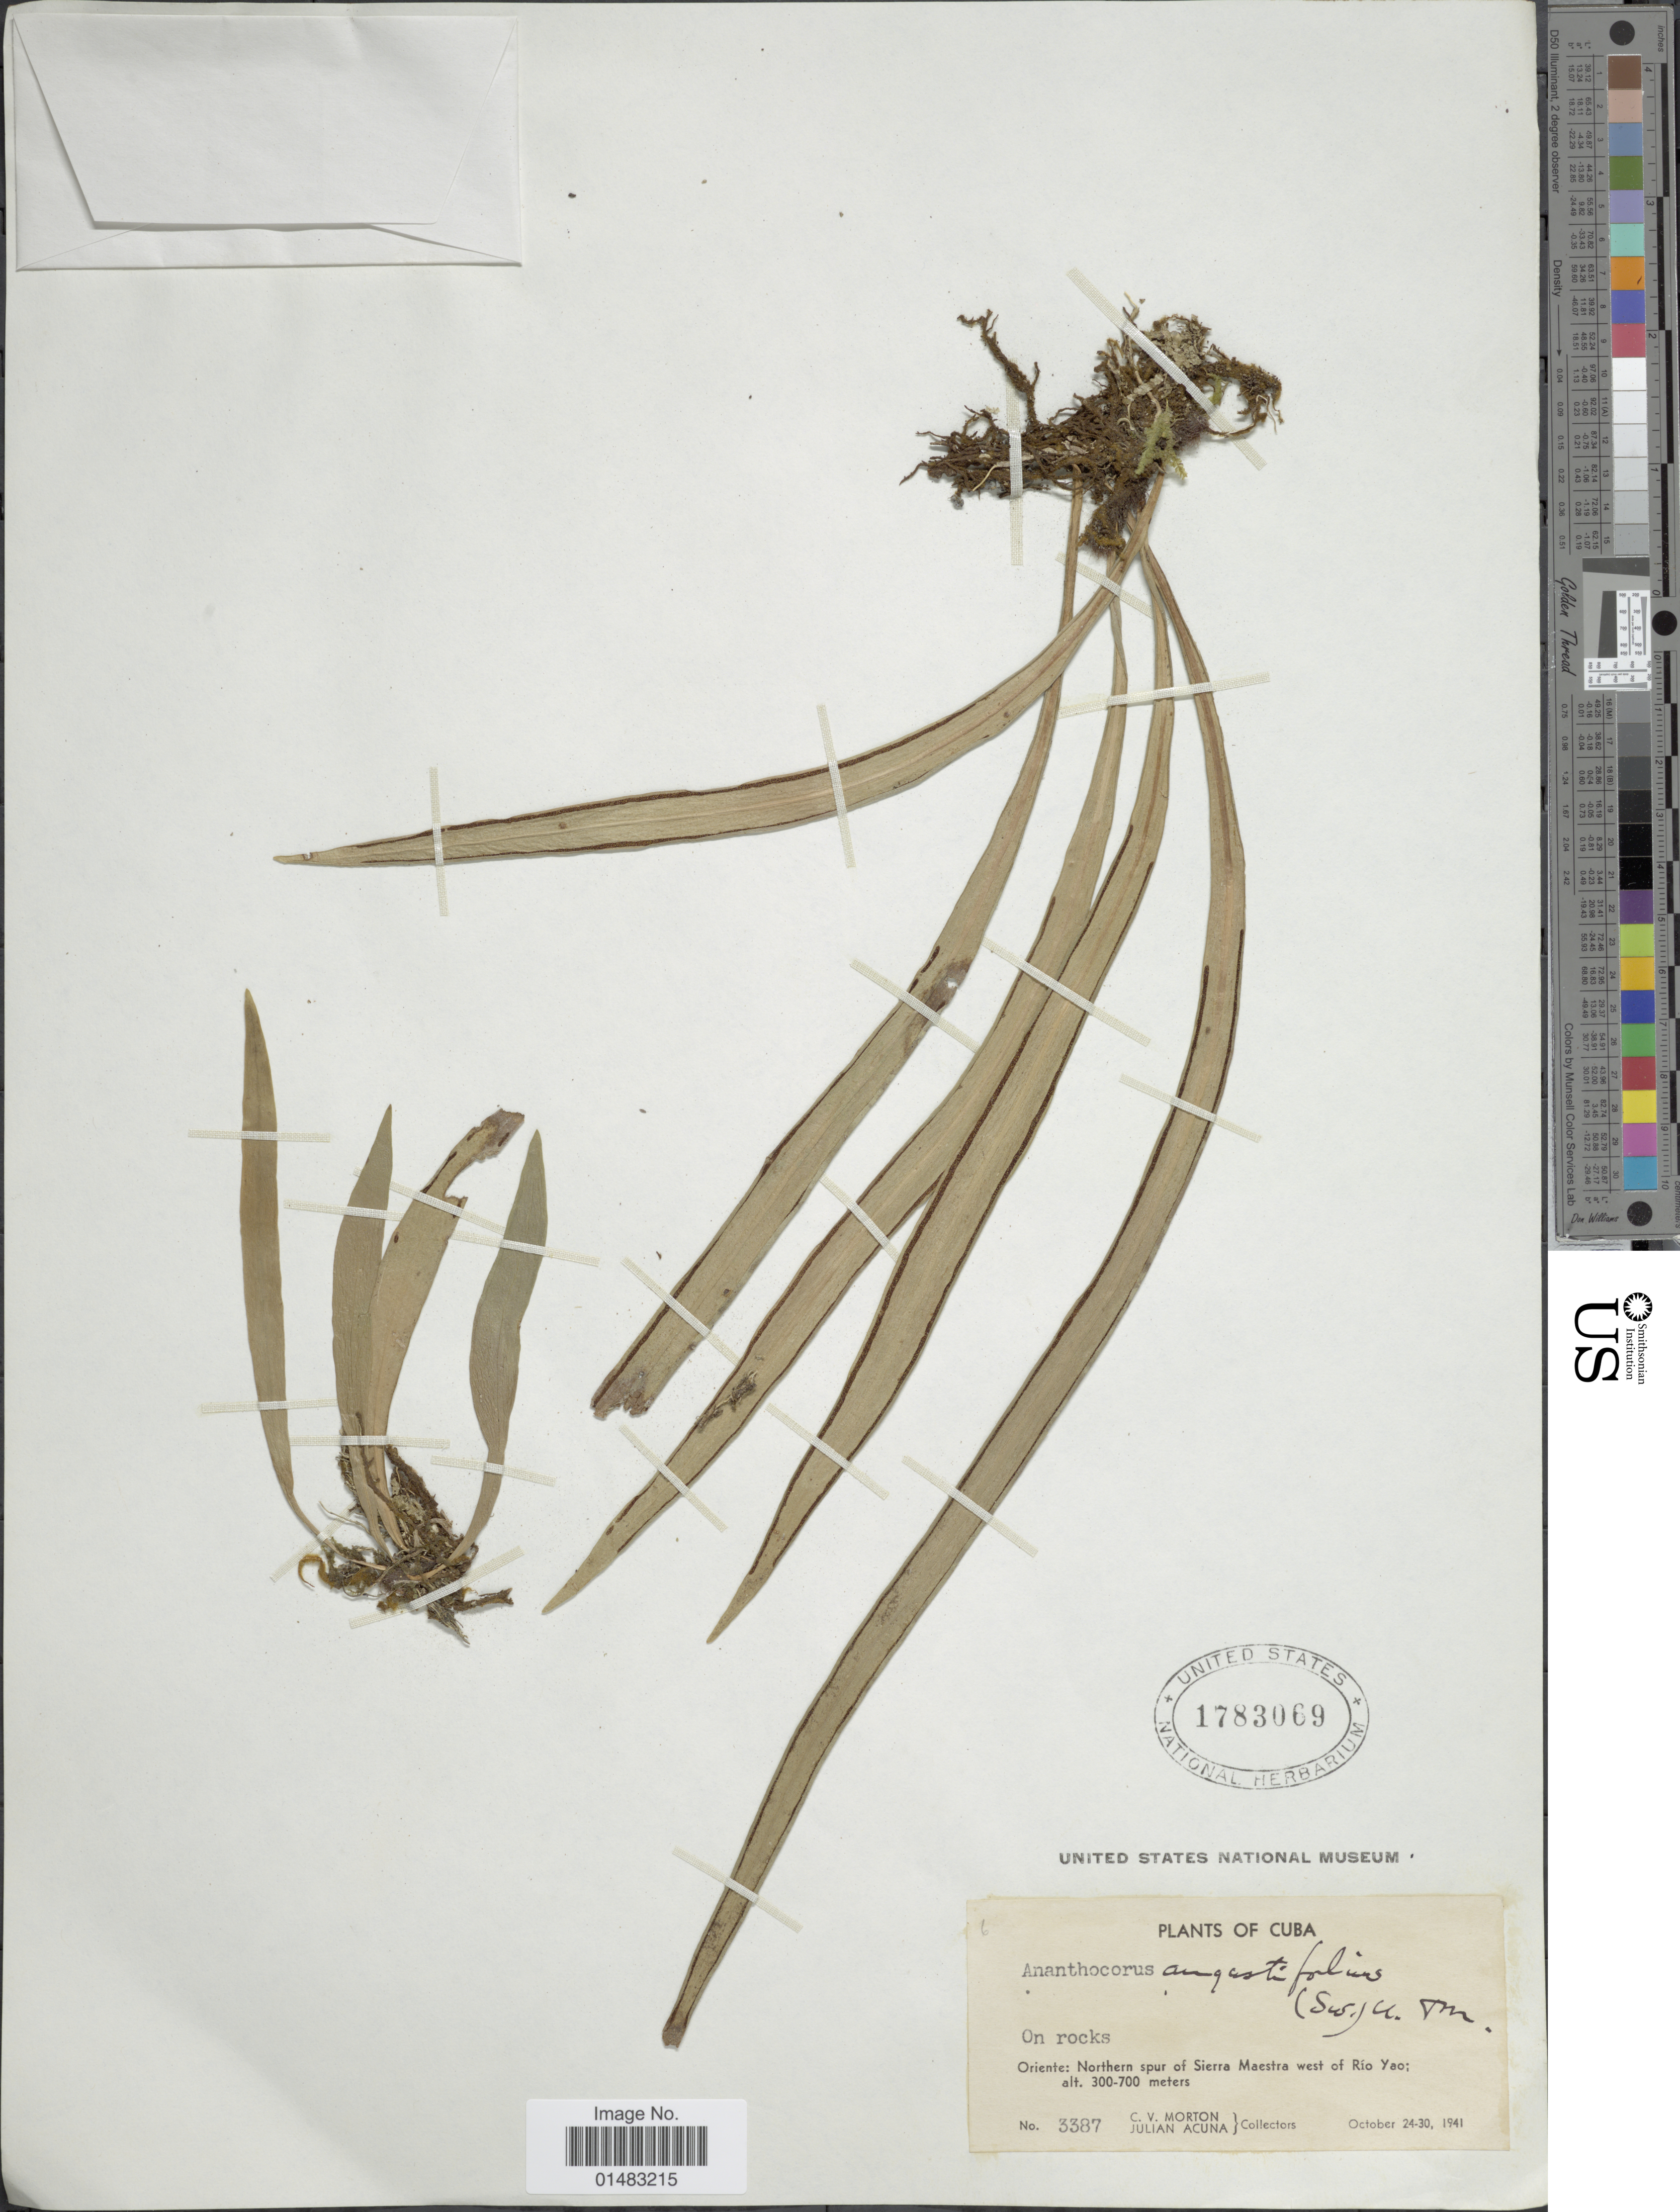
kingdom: Plantae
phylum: Tracheophyta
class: Polypodiopsida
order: Polypodiales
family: Pteridaceae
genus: Ananthacorus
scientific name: Ananthacorus angustifolius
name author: (Sw.) Underw. & Maxon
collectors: C. V. Morton & J. B. Acuña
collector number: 3387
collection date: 1941-10-24/1941-10-30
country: Cuba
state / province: Oriente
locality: Northern spur of Sierra Maestra west of Río Yao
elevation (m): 300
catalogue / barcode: US 1783069